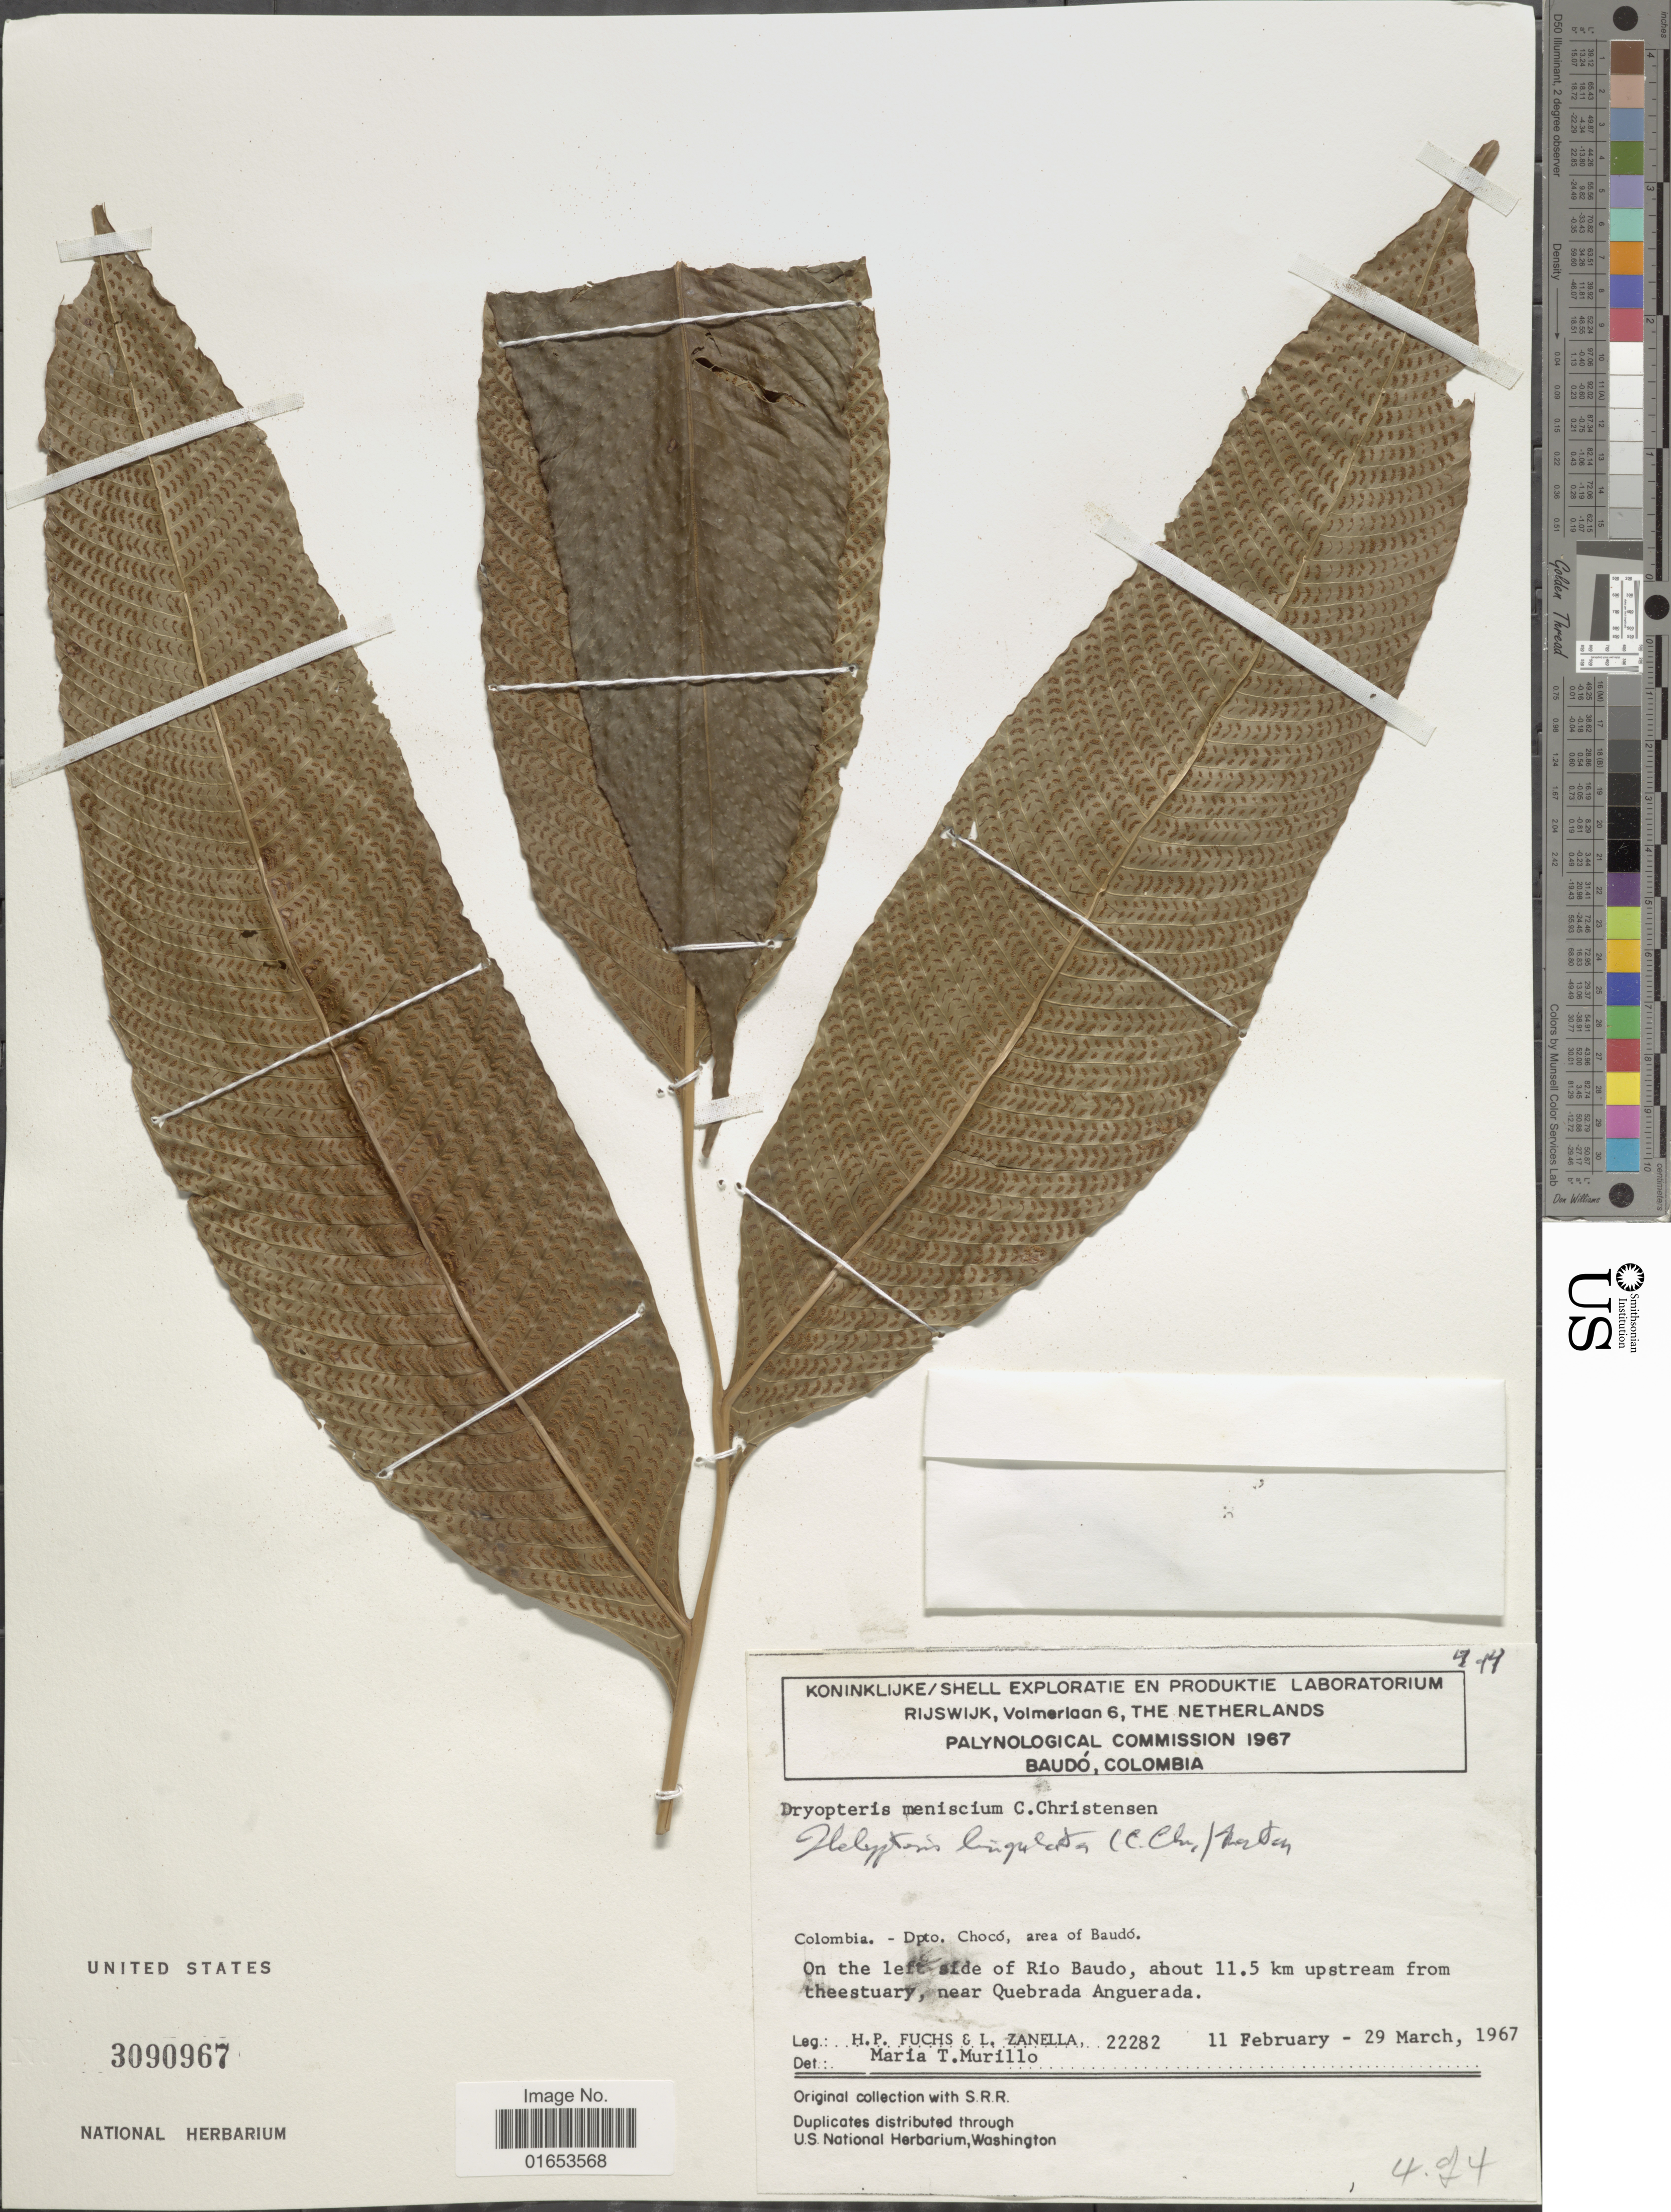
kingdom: Plantae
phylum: Tracheophyta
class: Polypodiopsida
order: Polypodiales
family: Thelypteridaceae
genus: Meniscium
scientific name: Meniscium lingulatum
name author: (C. Chr.) Pic. Serm.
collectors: H. P. Fuchs & L. Zanella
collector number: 22282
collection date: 1967-02-11/1967-03-29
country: Colombia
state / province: Chocó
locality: On the left side of Rio Baudo, about 11.5 km upstream from theestuary, near Quebrada Anguerada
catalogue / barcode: US 3090967